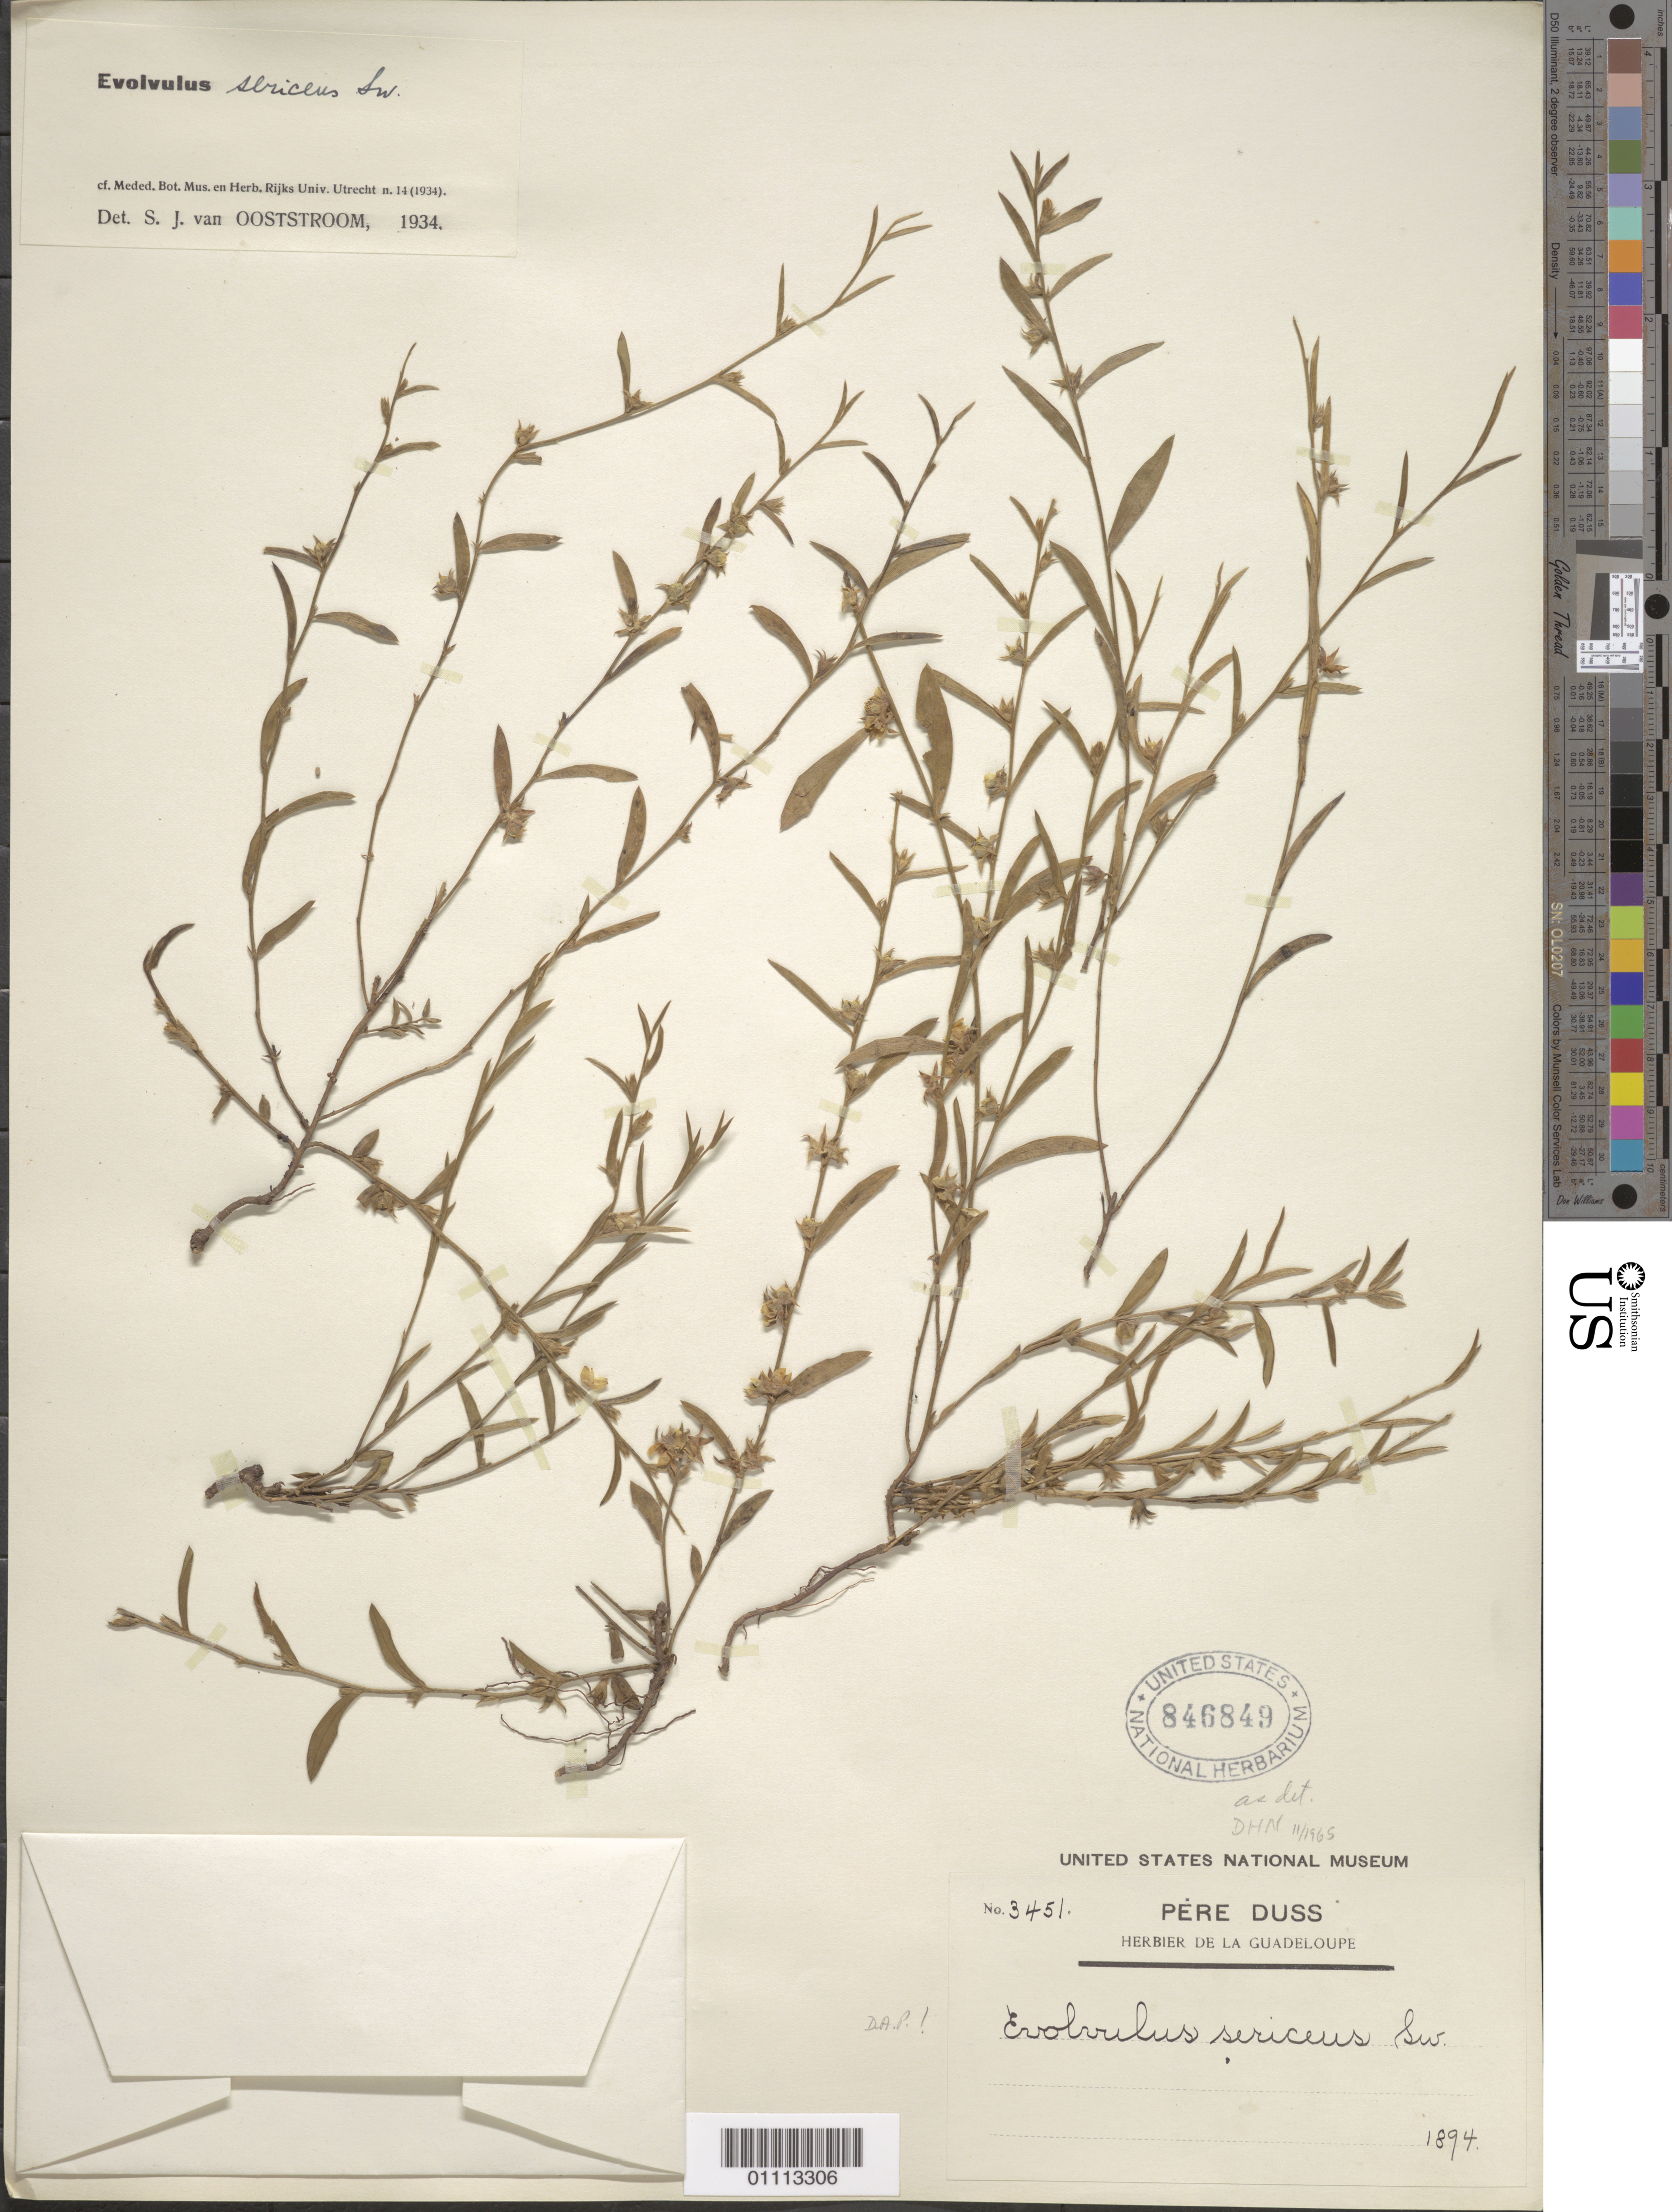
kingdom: Plantae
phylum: Tracheophyta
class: Magnoliopsida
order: Solanales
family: Convolvulaceae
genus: Evolvulus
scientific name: Evolvulus sericeus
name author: Sw.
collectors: Père Duss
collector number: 3451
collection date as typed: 1894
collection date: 1894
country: Guadeloupe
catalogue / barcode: US 846849